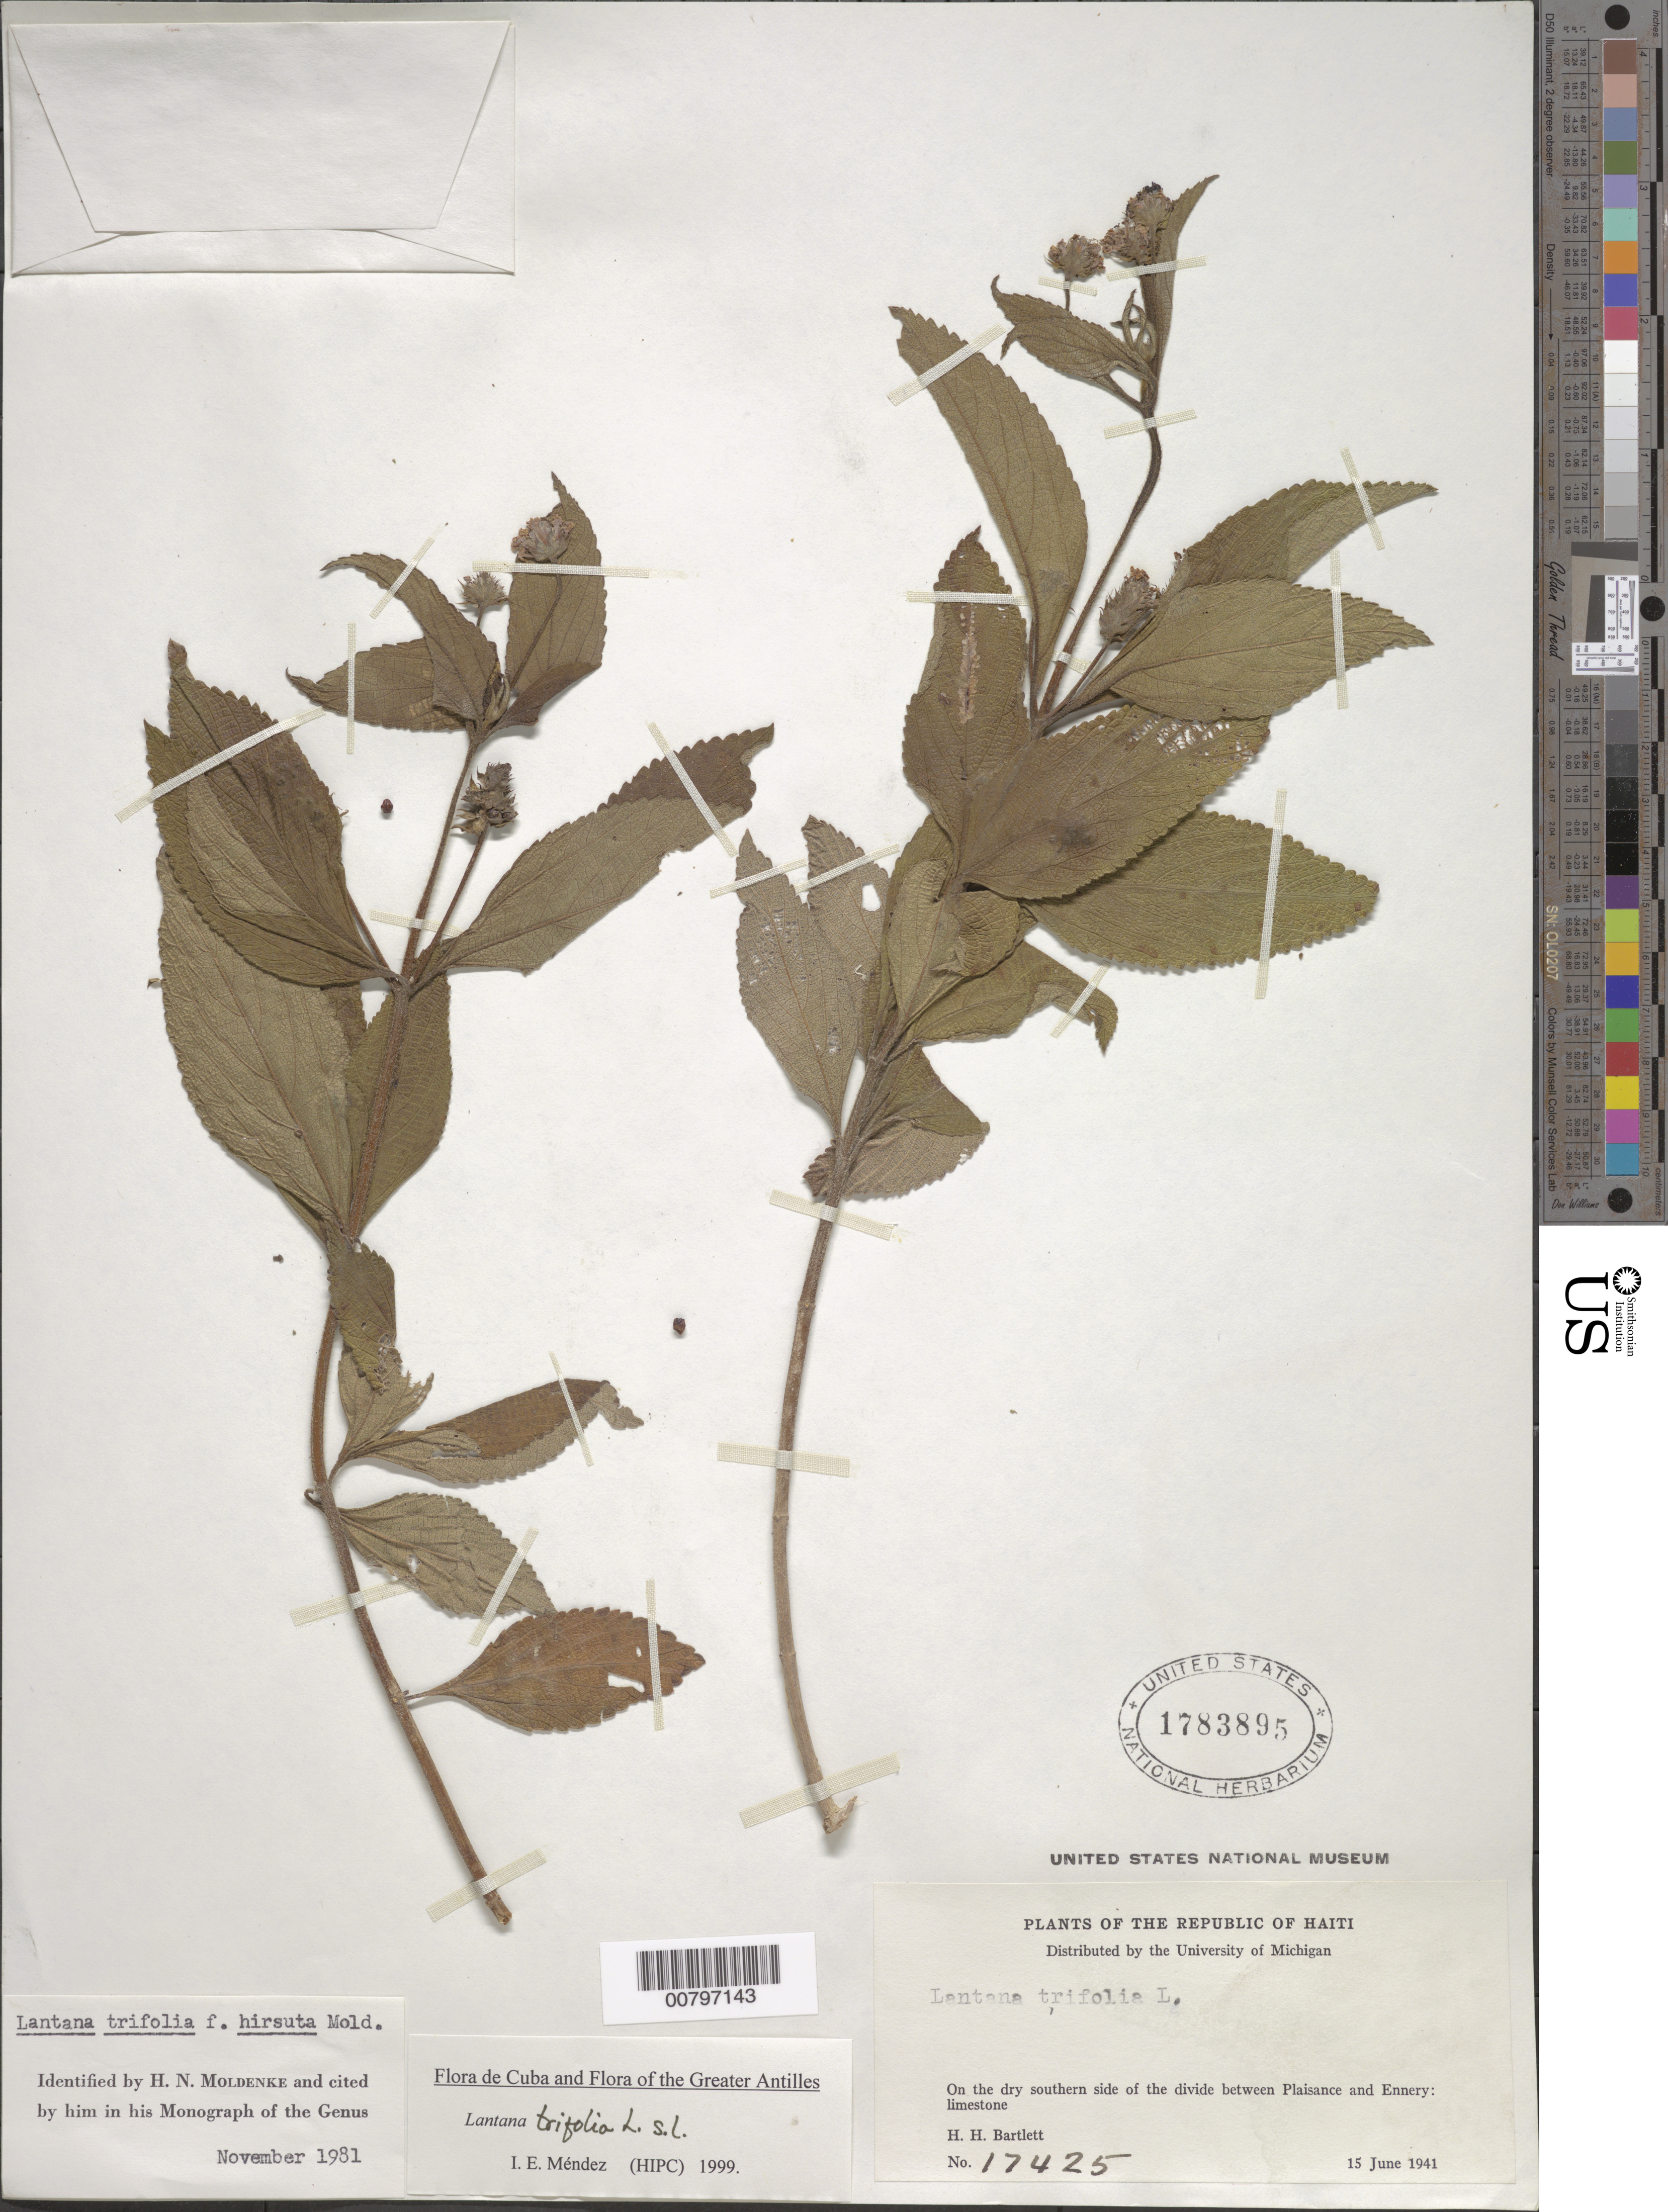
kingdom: Plantae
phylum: Tracheophyta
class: Magnoliopsida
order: Lamiales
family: Verbenaceae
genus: Lantana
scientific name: Lantana trifolia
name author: L.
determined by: Méndez, Isidro E., (HIPC)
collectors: H. H. Bartlett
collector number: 17425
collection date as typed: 15 Jun 1941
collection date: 1941-06-15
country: Haiti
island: Hispaniola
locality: On the dry southern side of the divide between Plaisance and Ennery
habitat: Limestone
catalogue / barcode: US 1783895